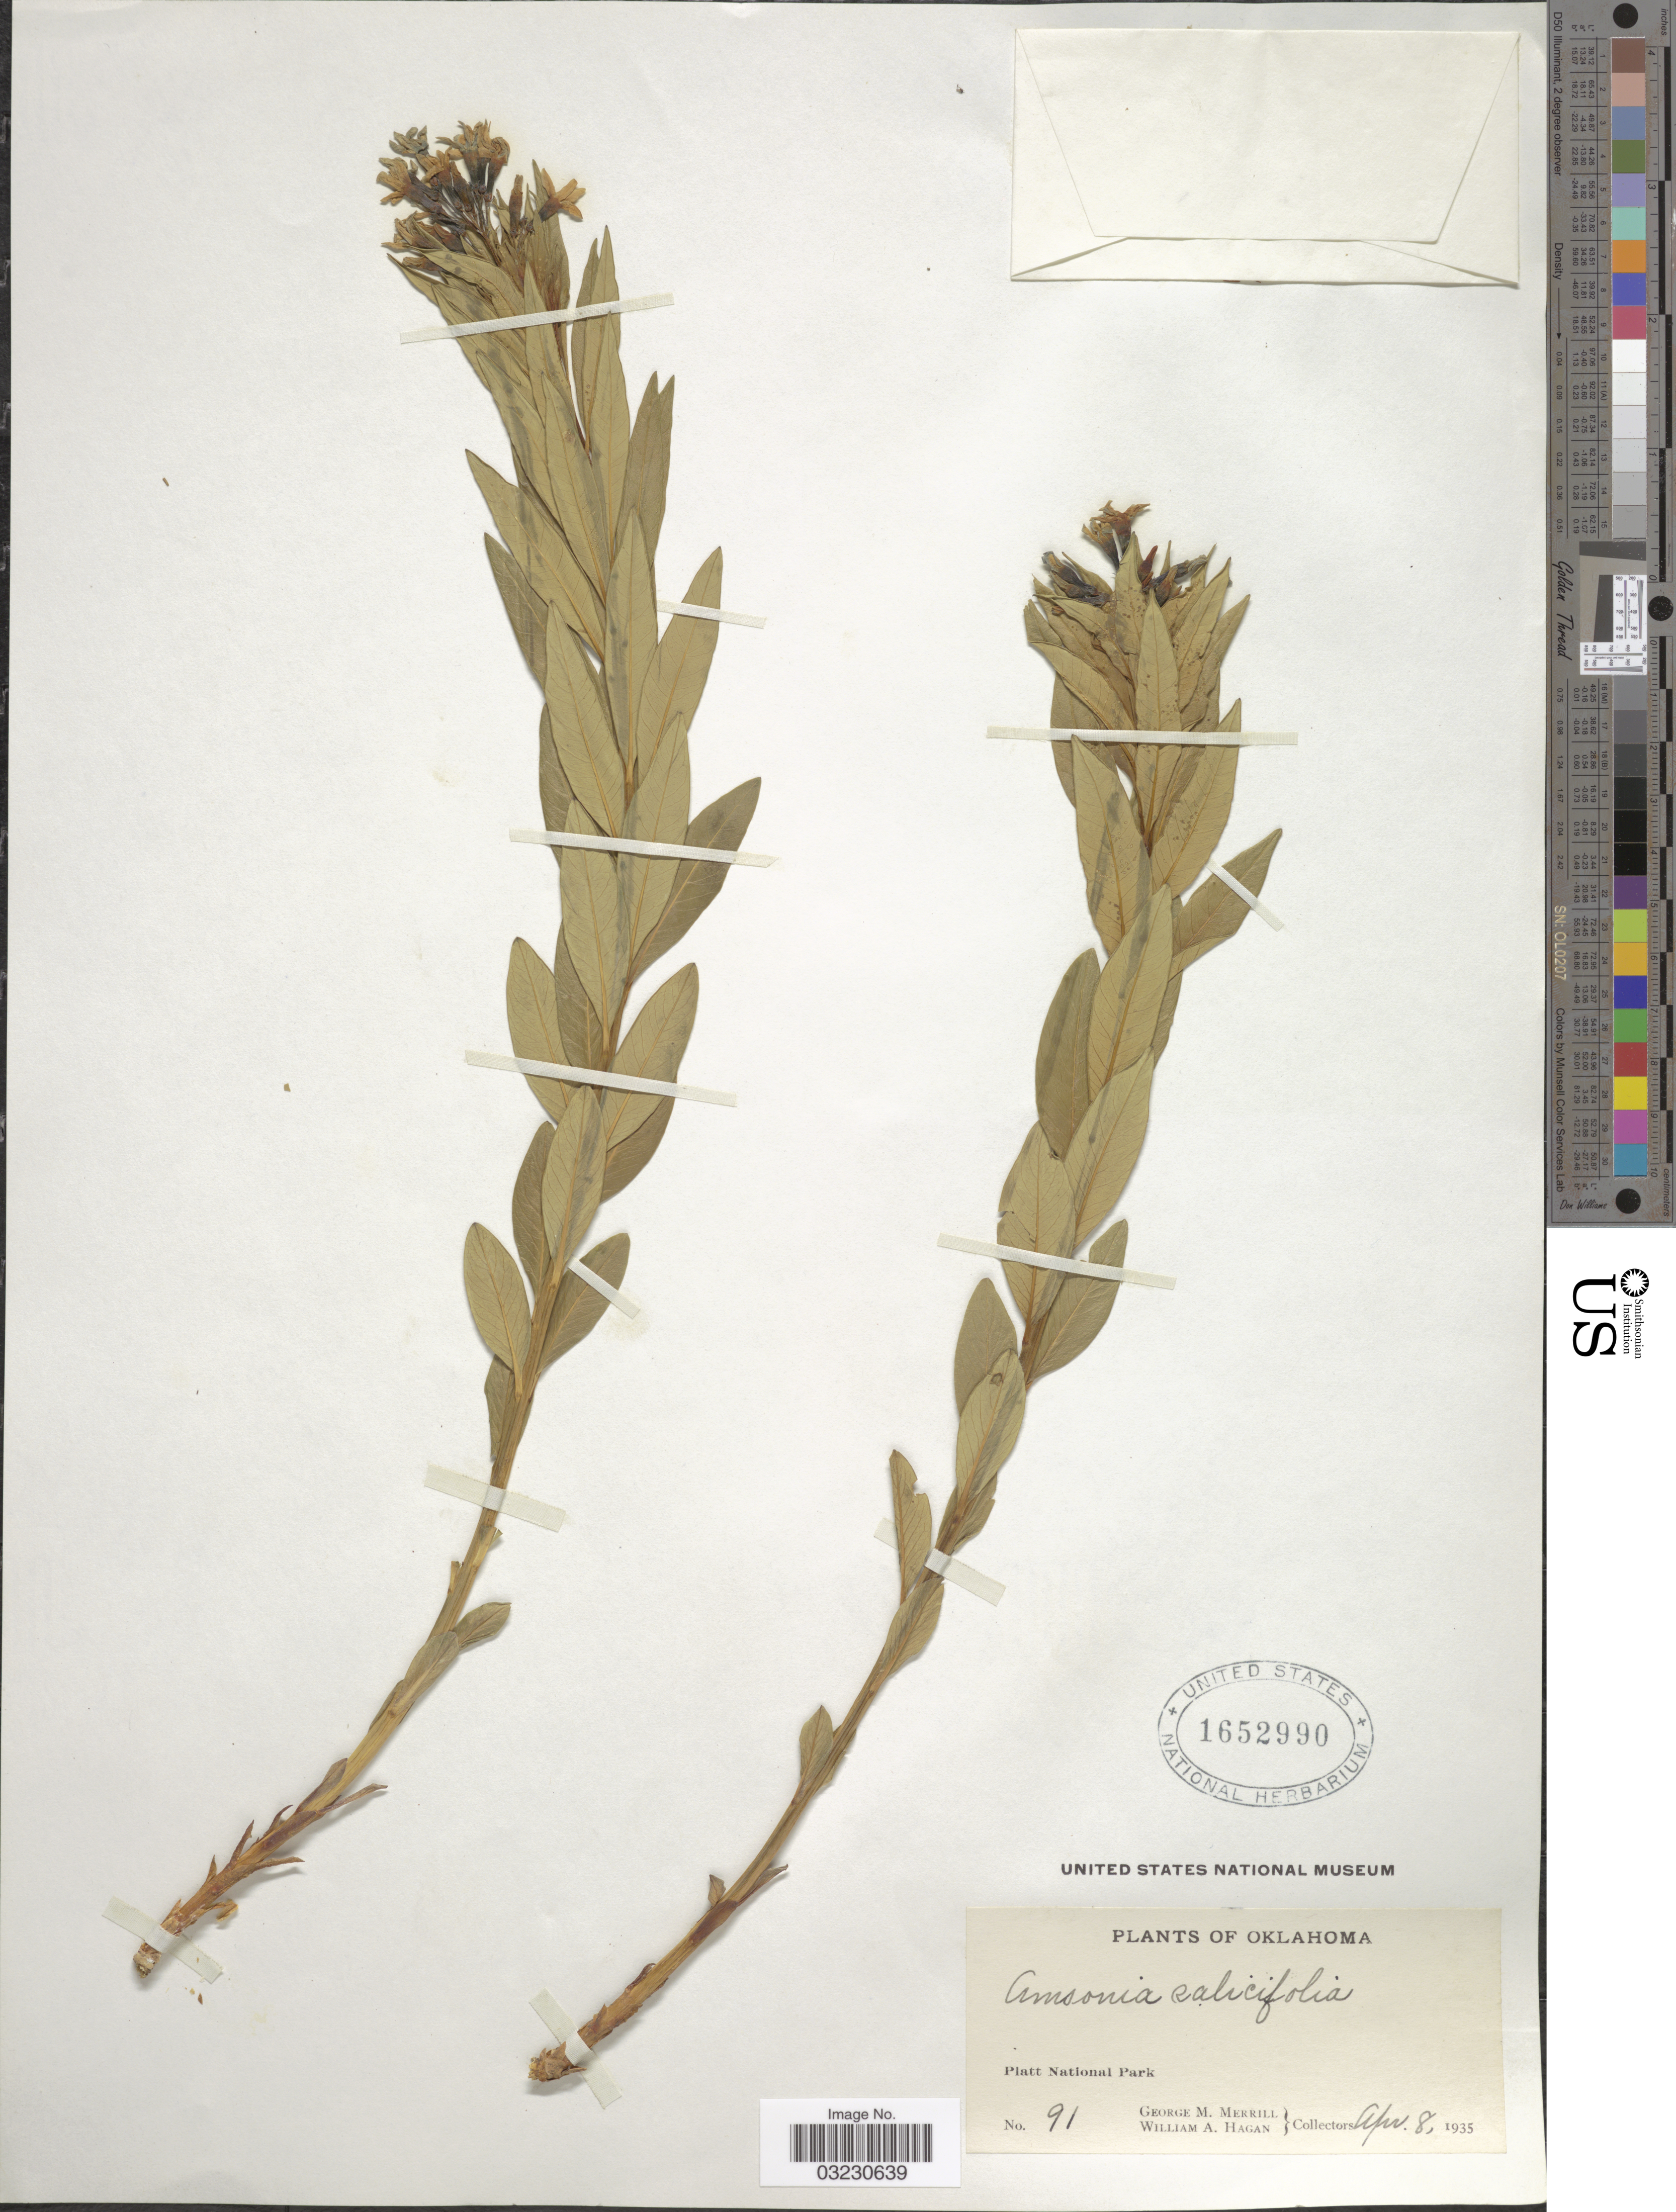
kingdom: Plantae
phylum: Tracheophyta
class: Magnoliopsida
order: Gentianales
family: Apocynaceae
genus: Amsonia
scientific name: Amsonia tenuifolia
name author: (Raf.) R.A. Harper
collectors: G. M. Merrill & W. Hagan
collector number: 91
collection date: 1935-04-08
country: United States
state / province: Oklahoma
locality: Platt National Park.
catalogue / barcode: US 1652990